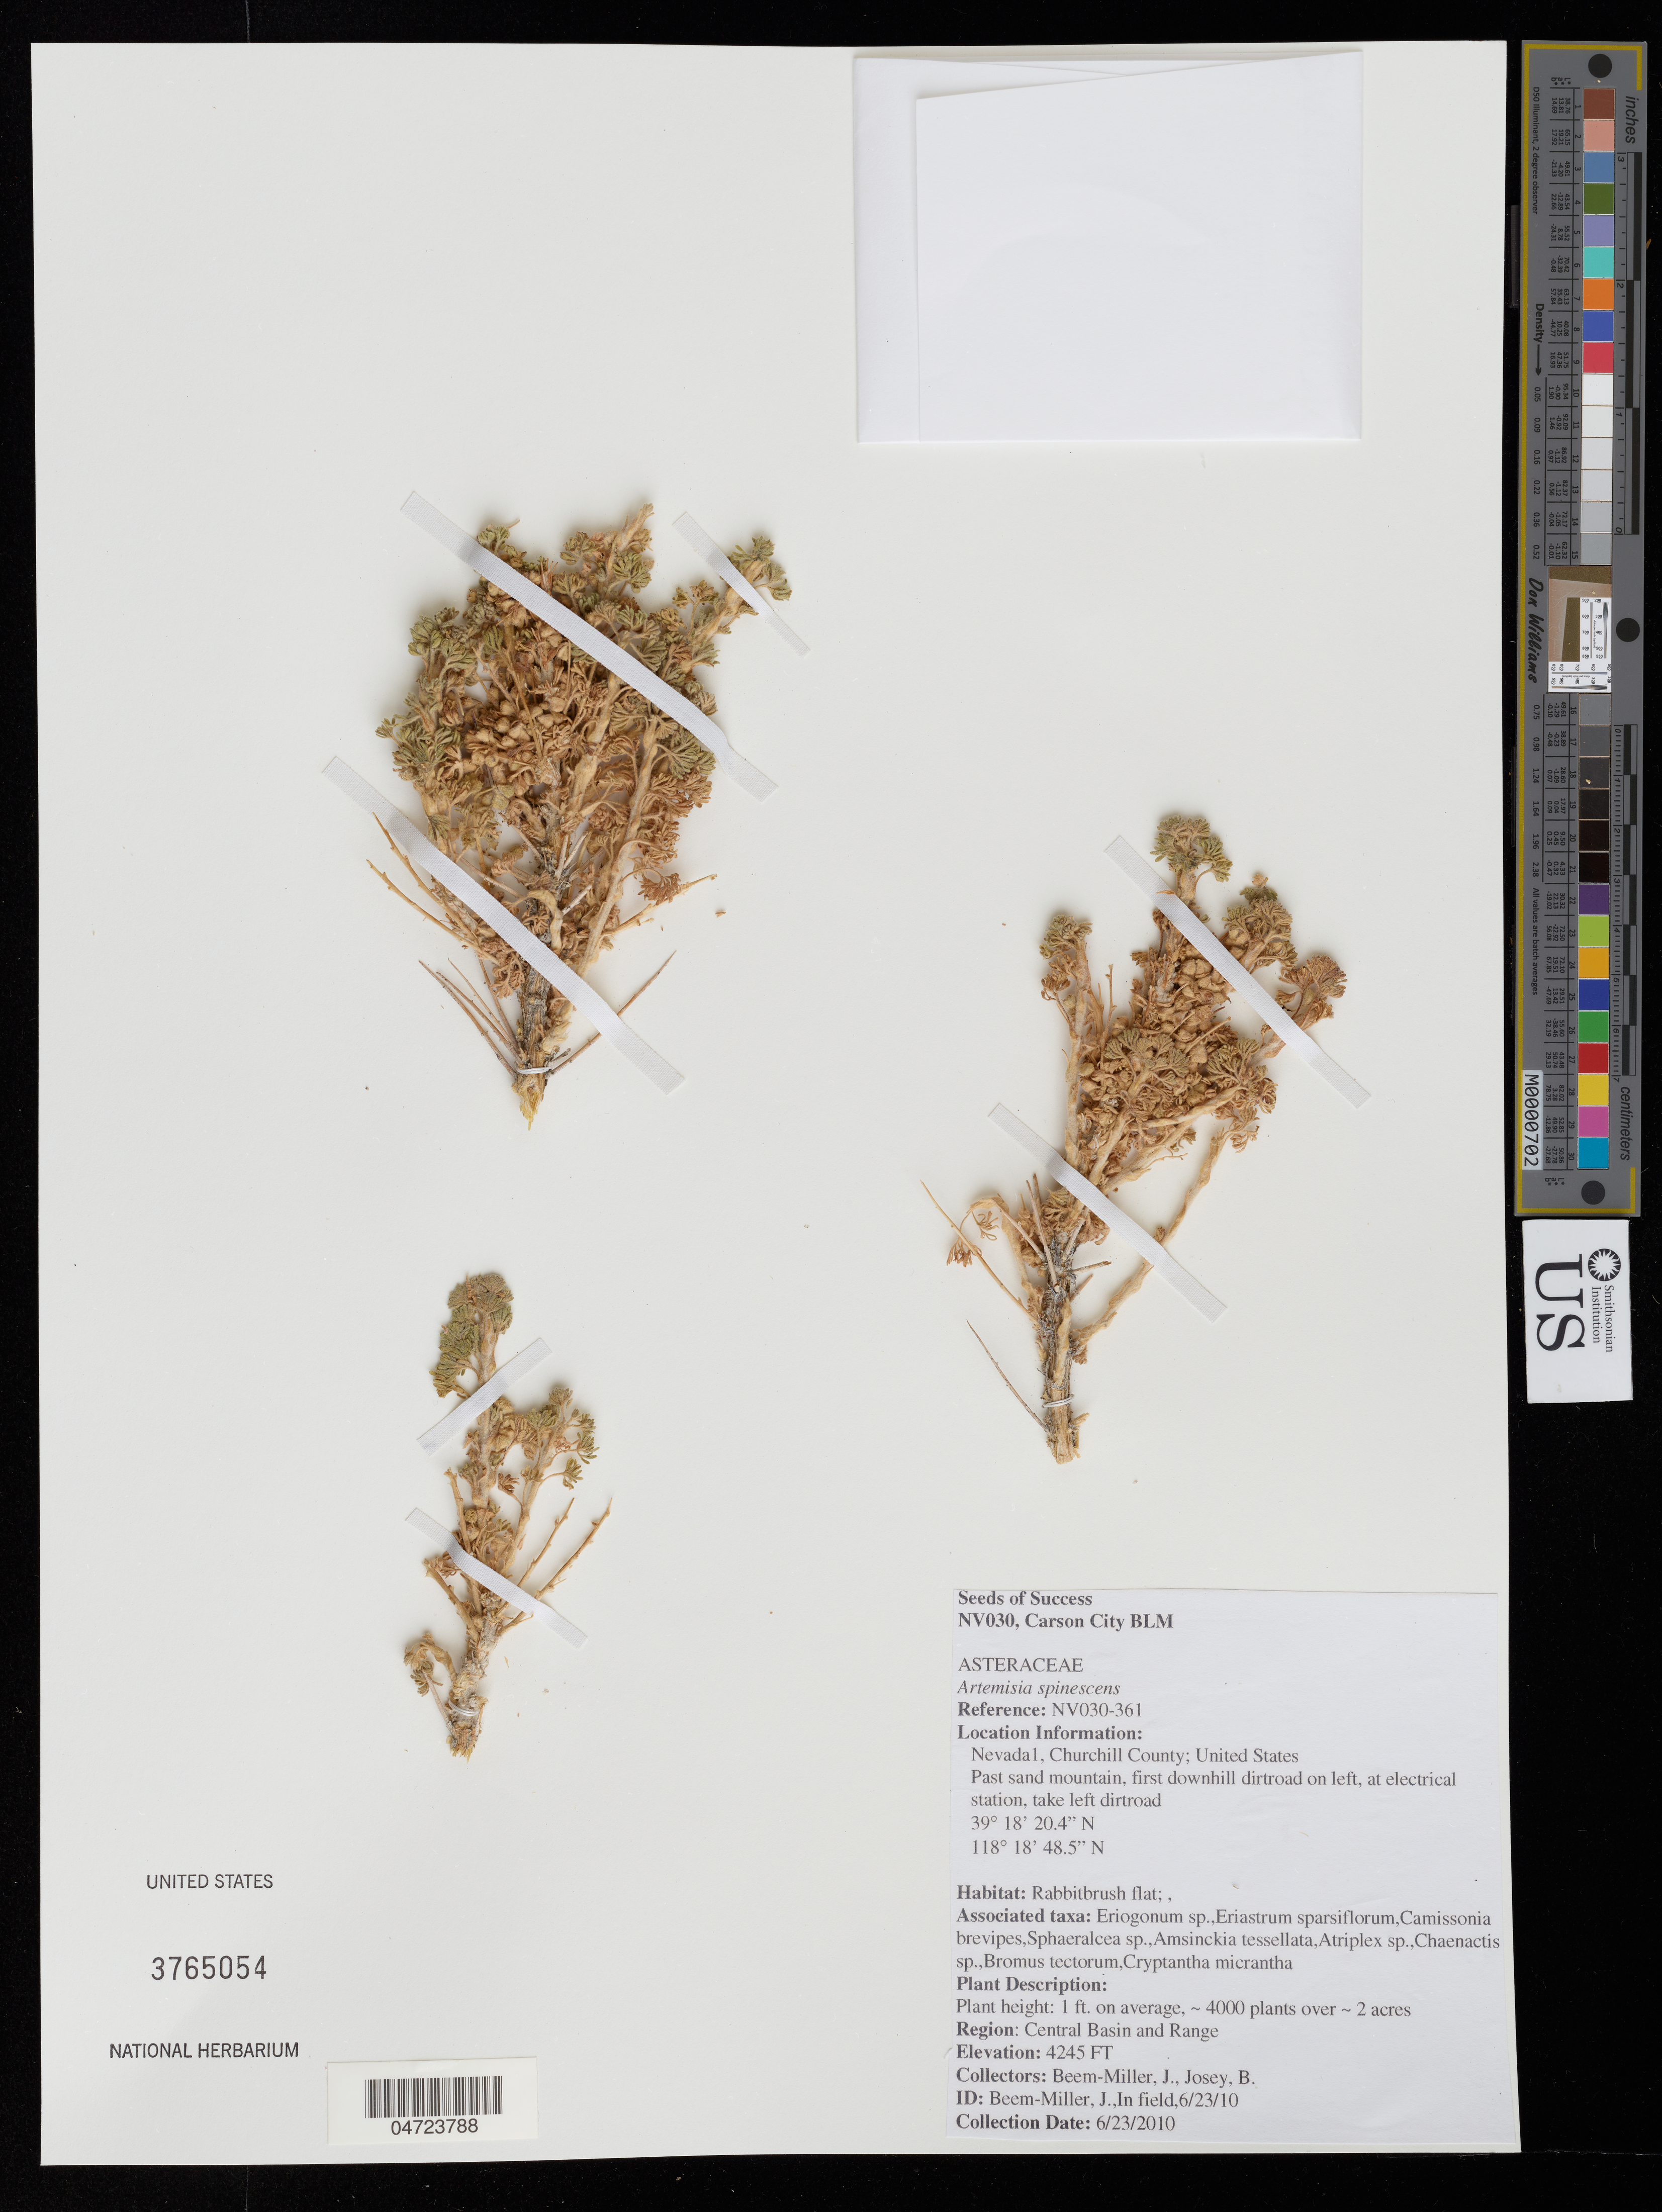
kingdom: Plantae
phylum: Tracheophyta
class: Magnoliopsida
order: Asterales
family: Asteraceae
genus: Artemisia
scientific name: Artemisia spinescens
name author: D.C. Eaton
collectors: J. Beam-Miller & B. Josey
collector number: NV030-361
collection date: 2010-06-23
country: United States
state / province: Nevada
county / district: Churchill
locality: Churchill County. Past sand mountain, first downhill dirt road on left, at electrical station, take left dirt road. Region: Central Basin and Range.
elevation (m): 1294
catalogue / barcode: US 3765054